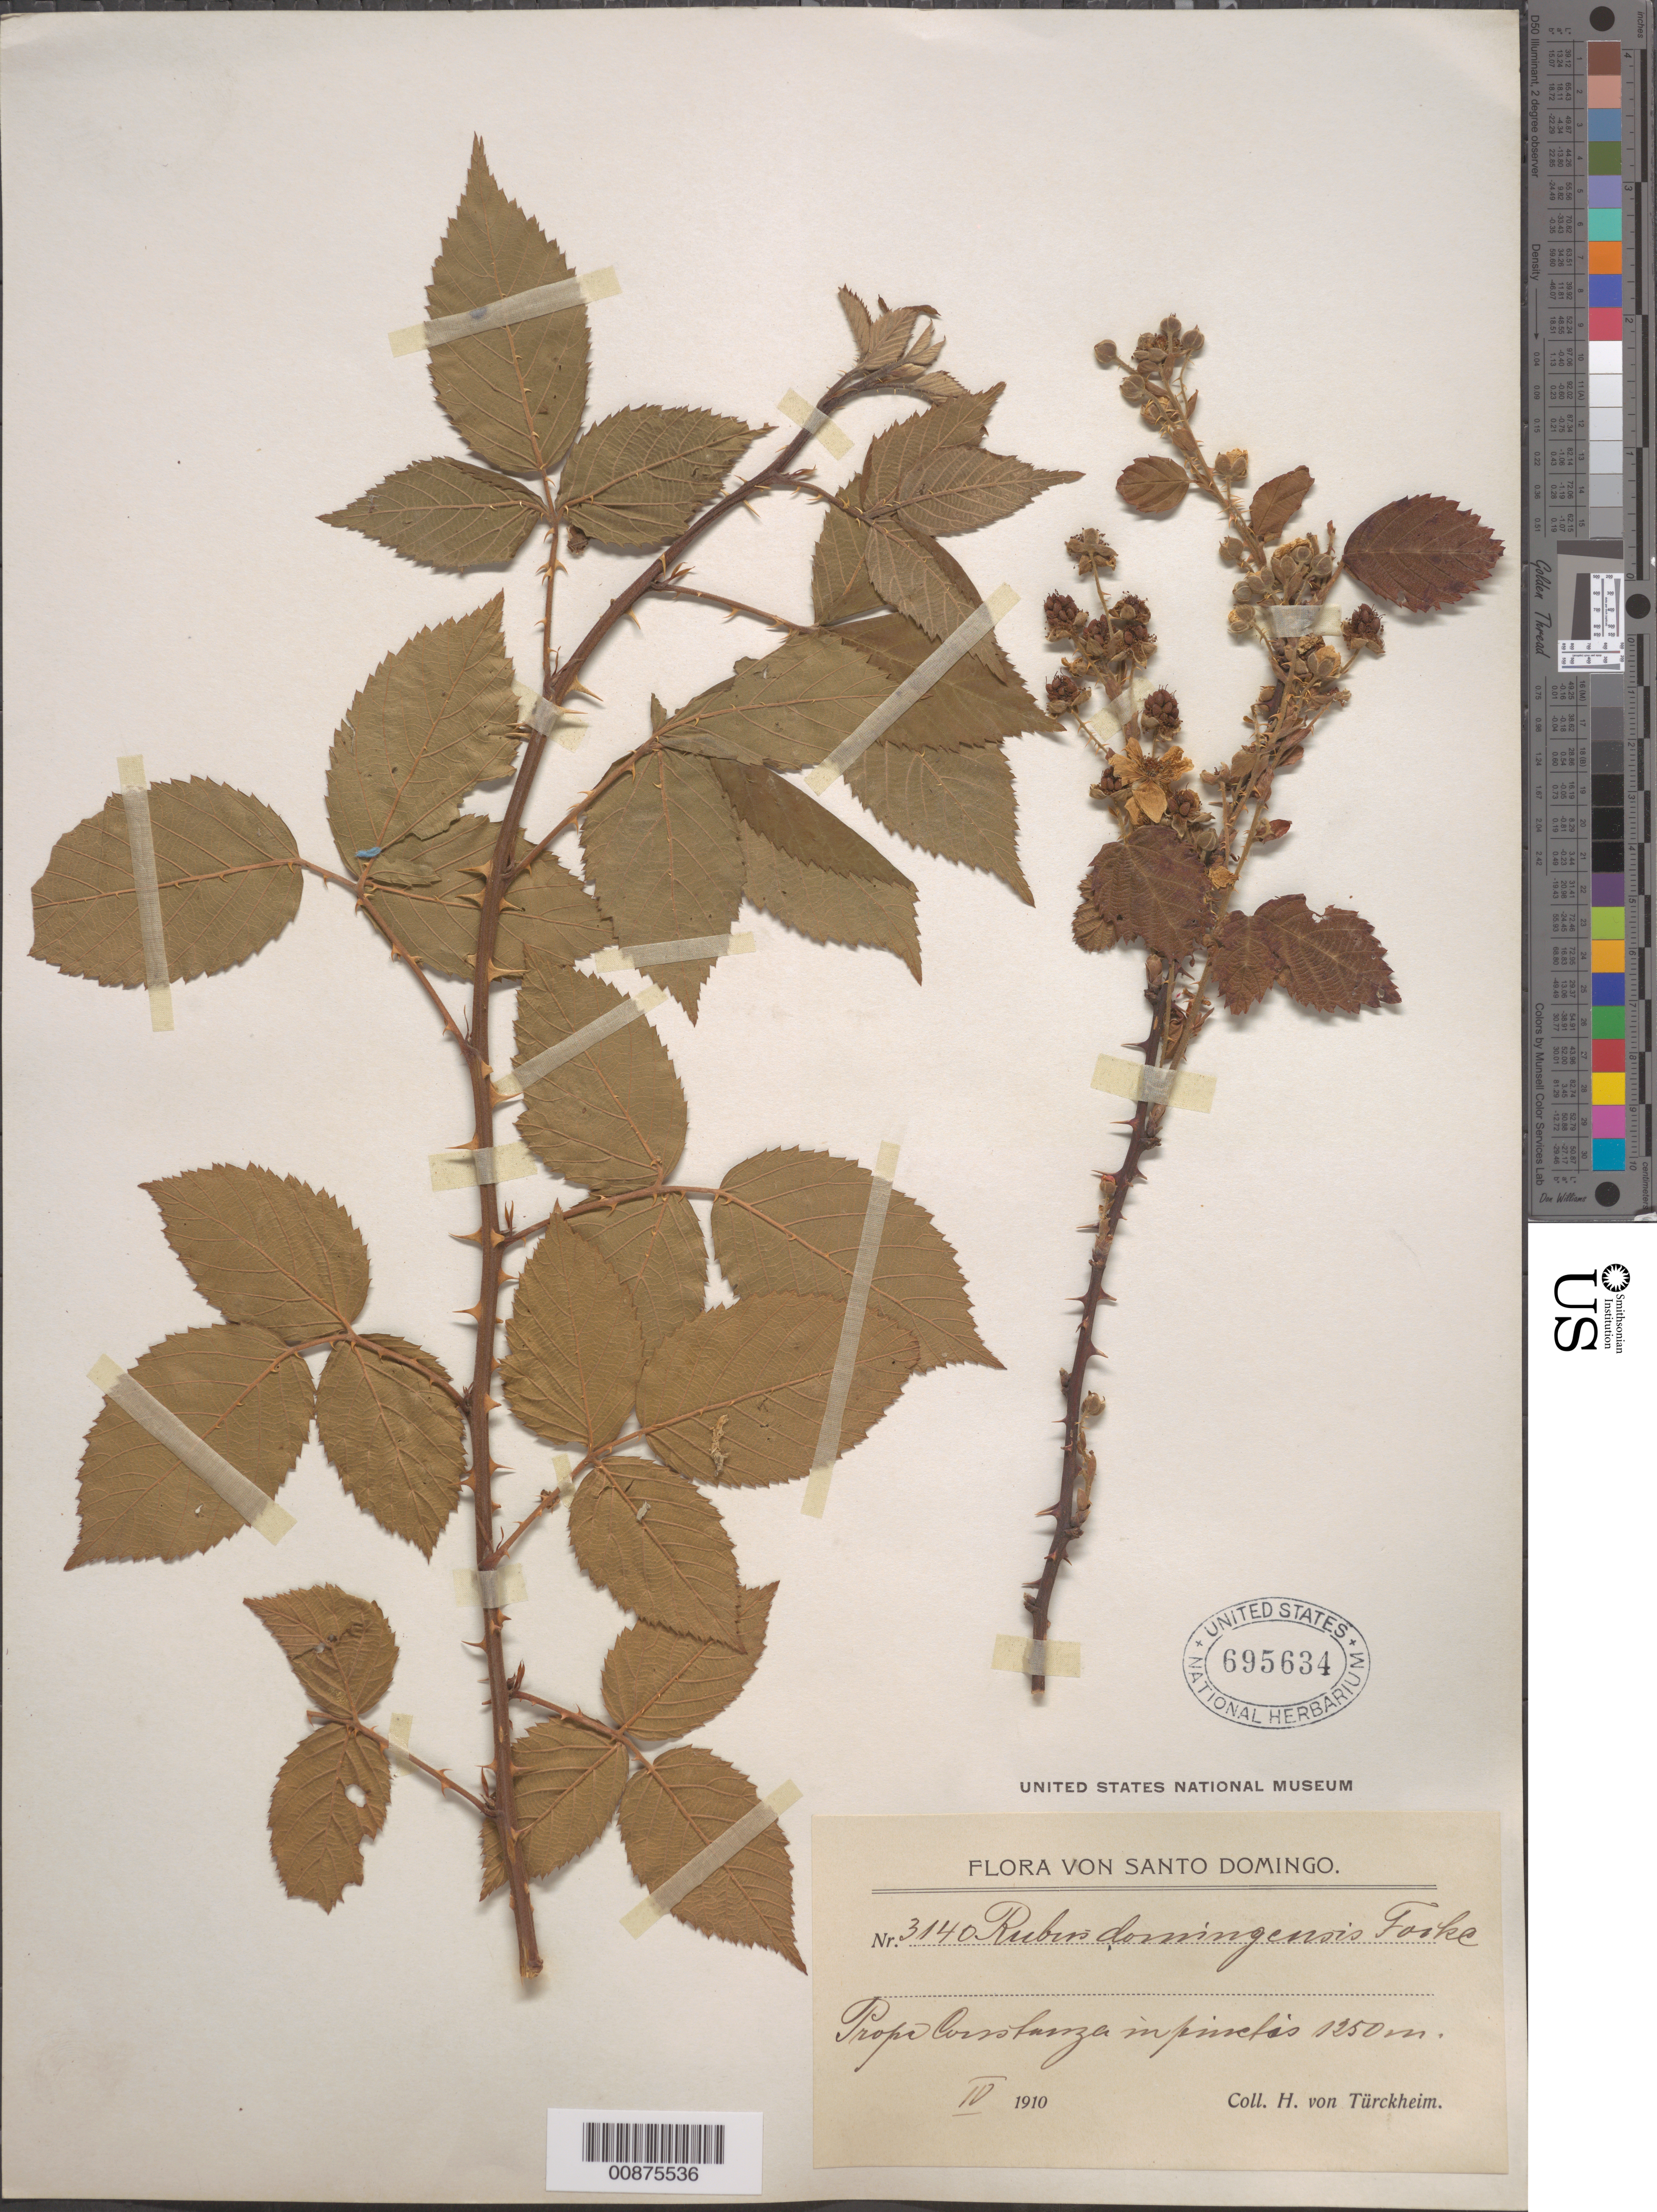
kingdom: Plantae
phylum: Tracheophyta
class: Magnoliopsida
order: Rosales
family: Rosaceae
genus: Rubus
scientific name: Rubus domingensis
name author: Focke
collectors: H. von Türckheim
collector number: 3140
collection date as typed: Apr 1910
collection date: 1910-04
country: Dominican Republic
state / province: La Vega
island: Hispaniola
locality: Constanza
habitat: In pinctis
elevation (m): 1250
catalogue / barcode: US 695634